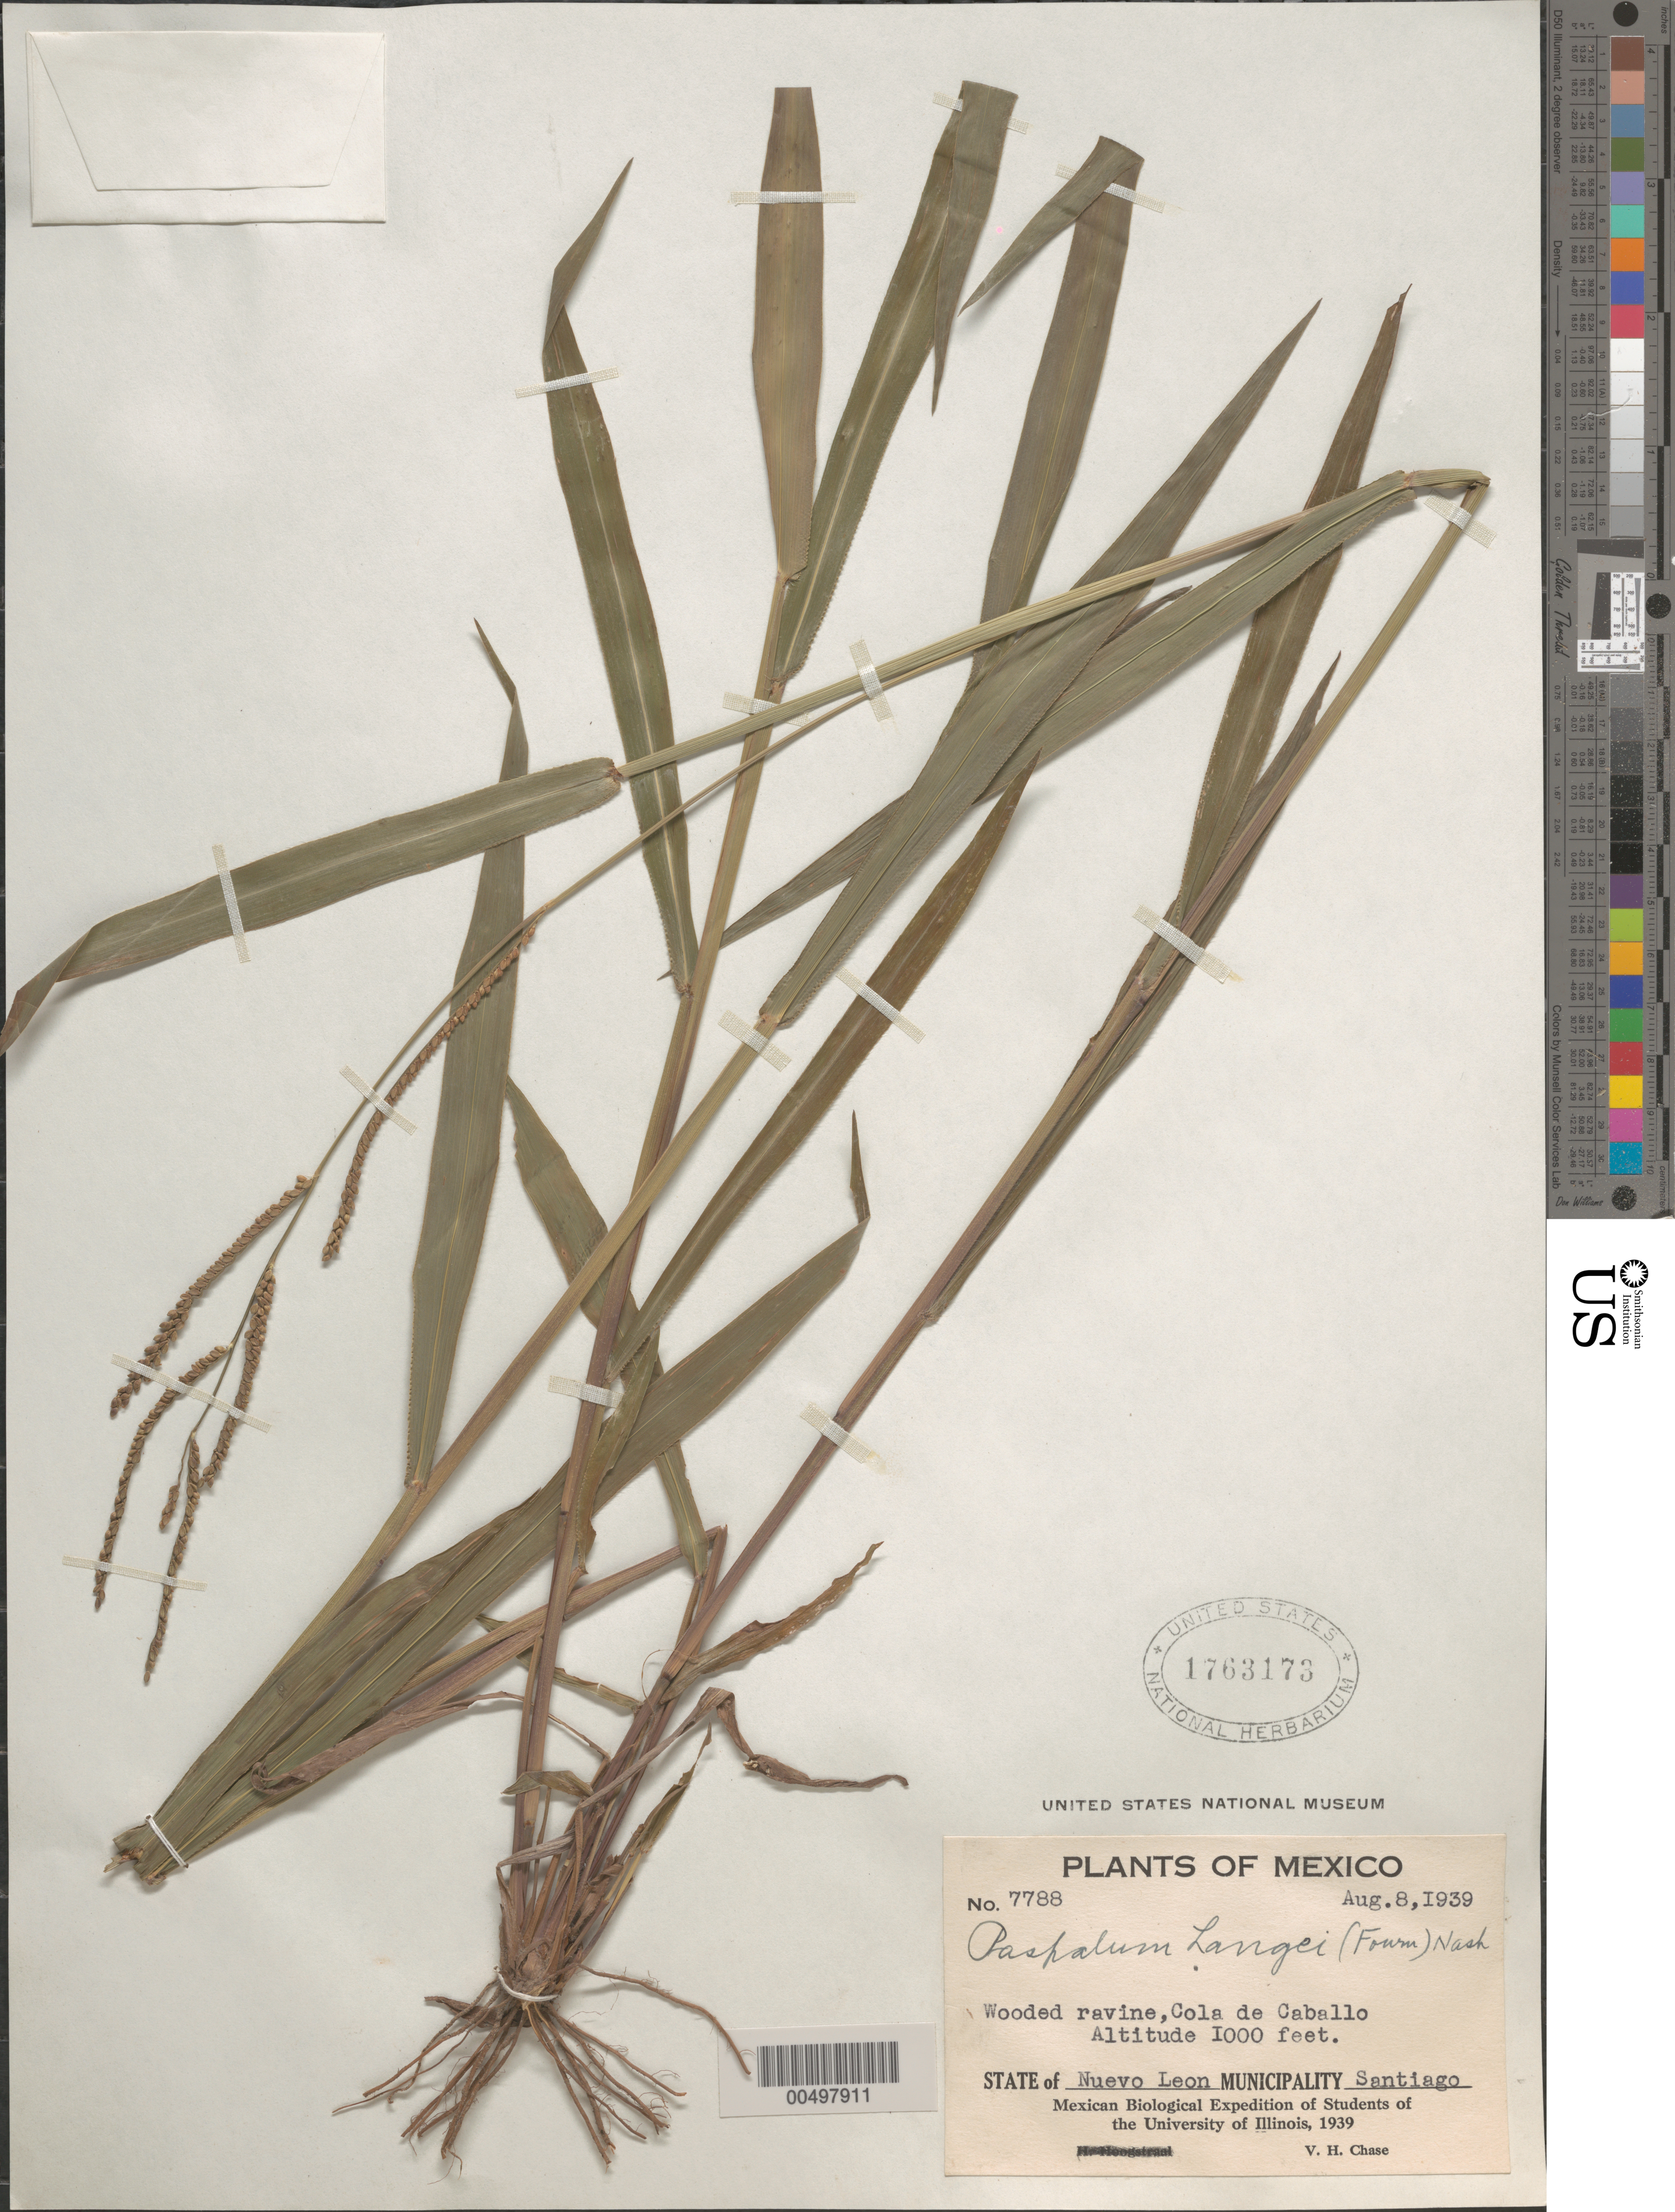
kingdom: Plantae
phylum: Tracheophyta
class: Liliopsida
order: Poales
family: Poaceae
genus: Paspalum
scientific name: Paspalum langei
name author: (E. Fourn.) Nash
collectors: V. H. Chase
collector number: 7788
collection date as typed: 8 Aug 1939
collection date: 1939-08-08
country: Mexico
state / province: Nuevo León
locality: Cola de Caballo, Santiago Mun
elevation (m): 305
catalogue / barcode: US 1763173